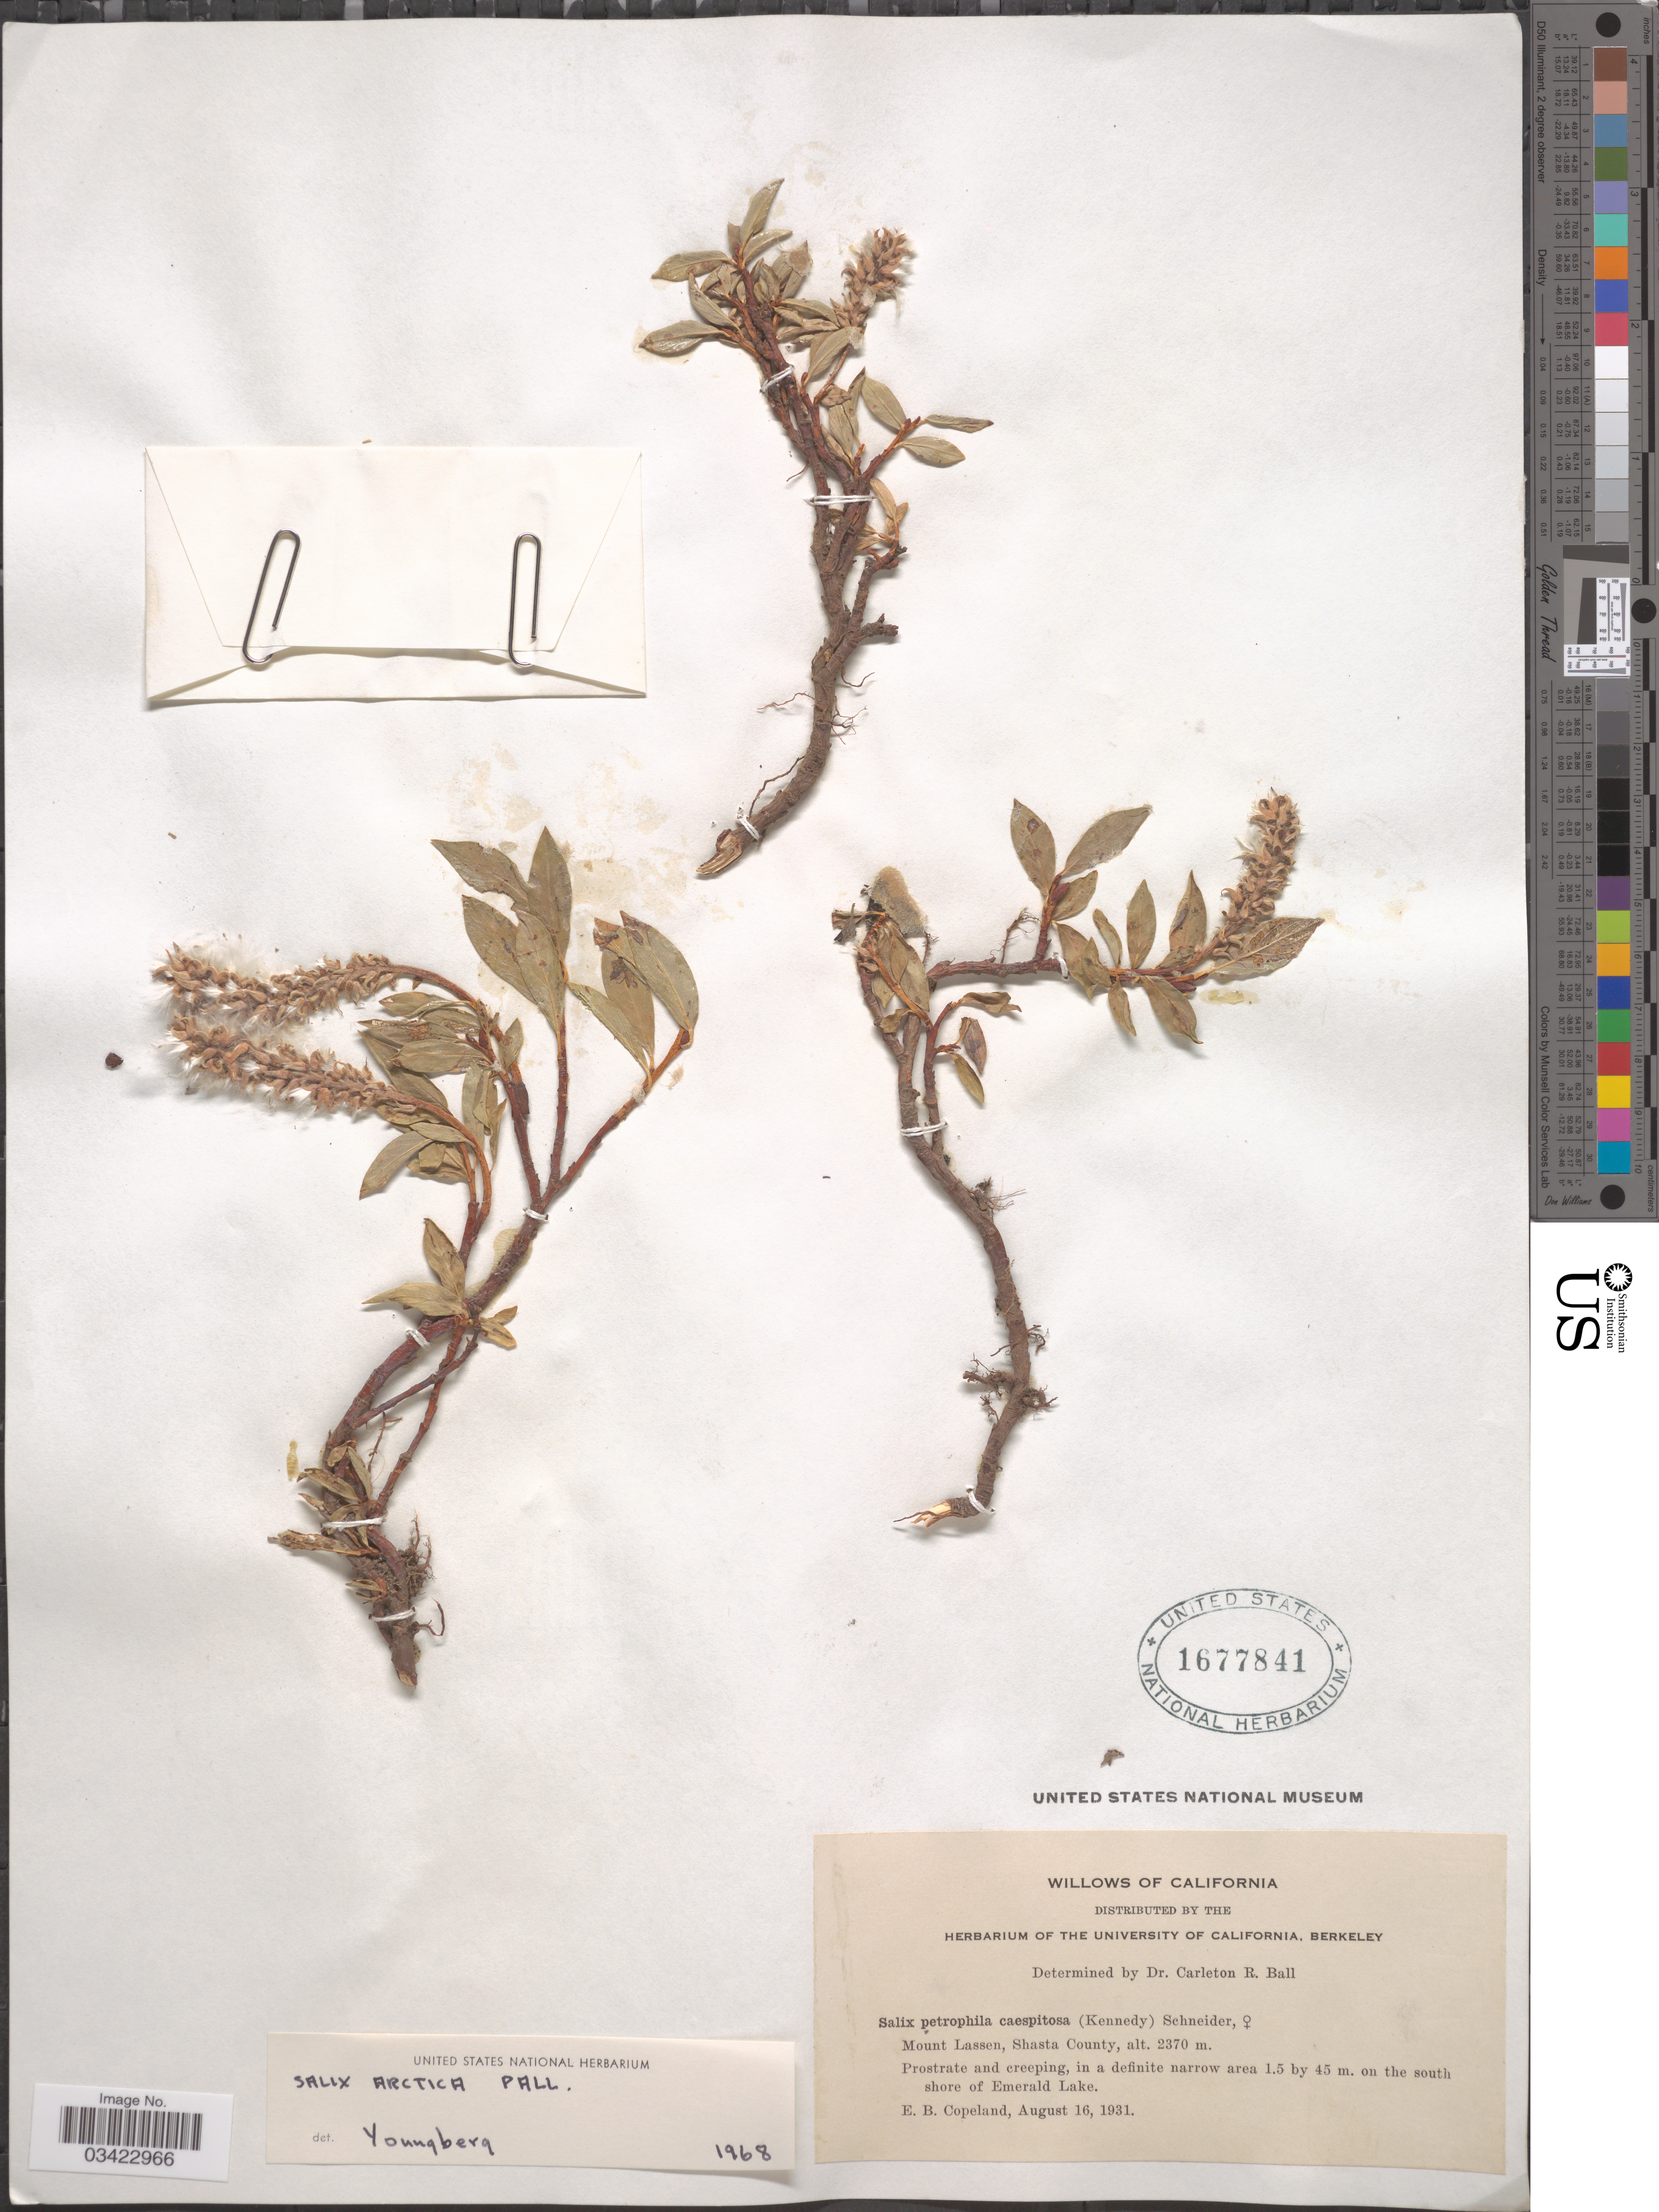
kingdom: Plantae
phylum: Tracheophyta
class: Magnoliopsida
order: Malpighiales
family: Salicaceae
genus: Salix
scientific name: Salix anglorum var. antiplasta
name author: C.K. Schneid.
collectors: E. B. Copeland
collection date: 1931-08-16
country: United States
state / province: California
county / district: Shasta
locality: Mount Lassen, Shasta County. On the south shore of Emerald Lake.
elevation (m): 2370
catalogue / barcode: US 1677841